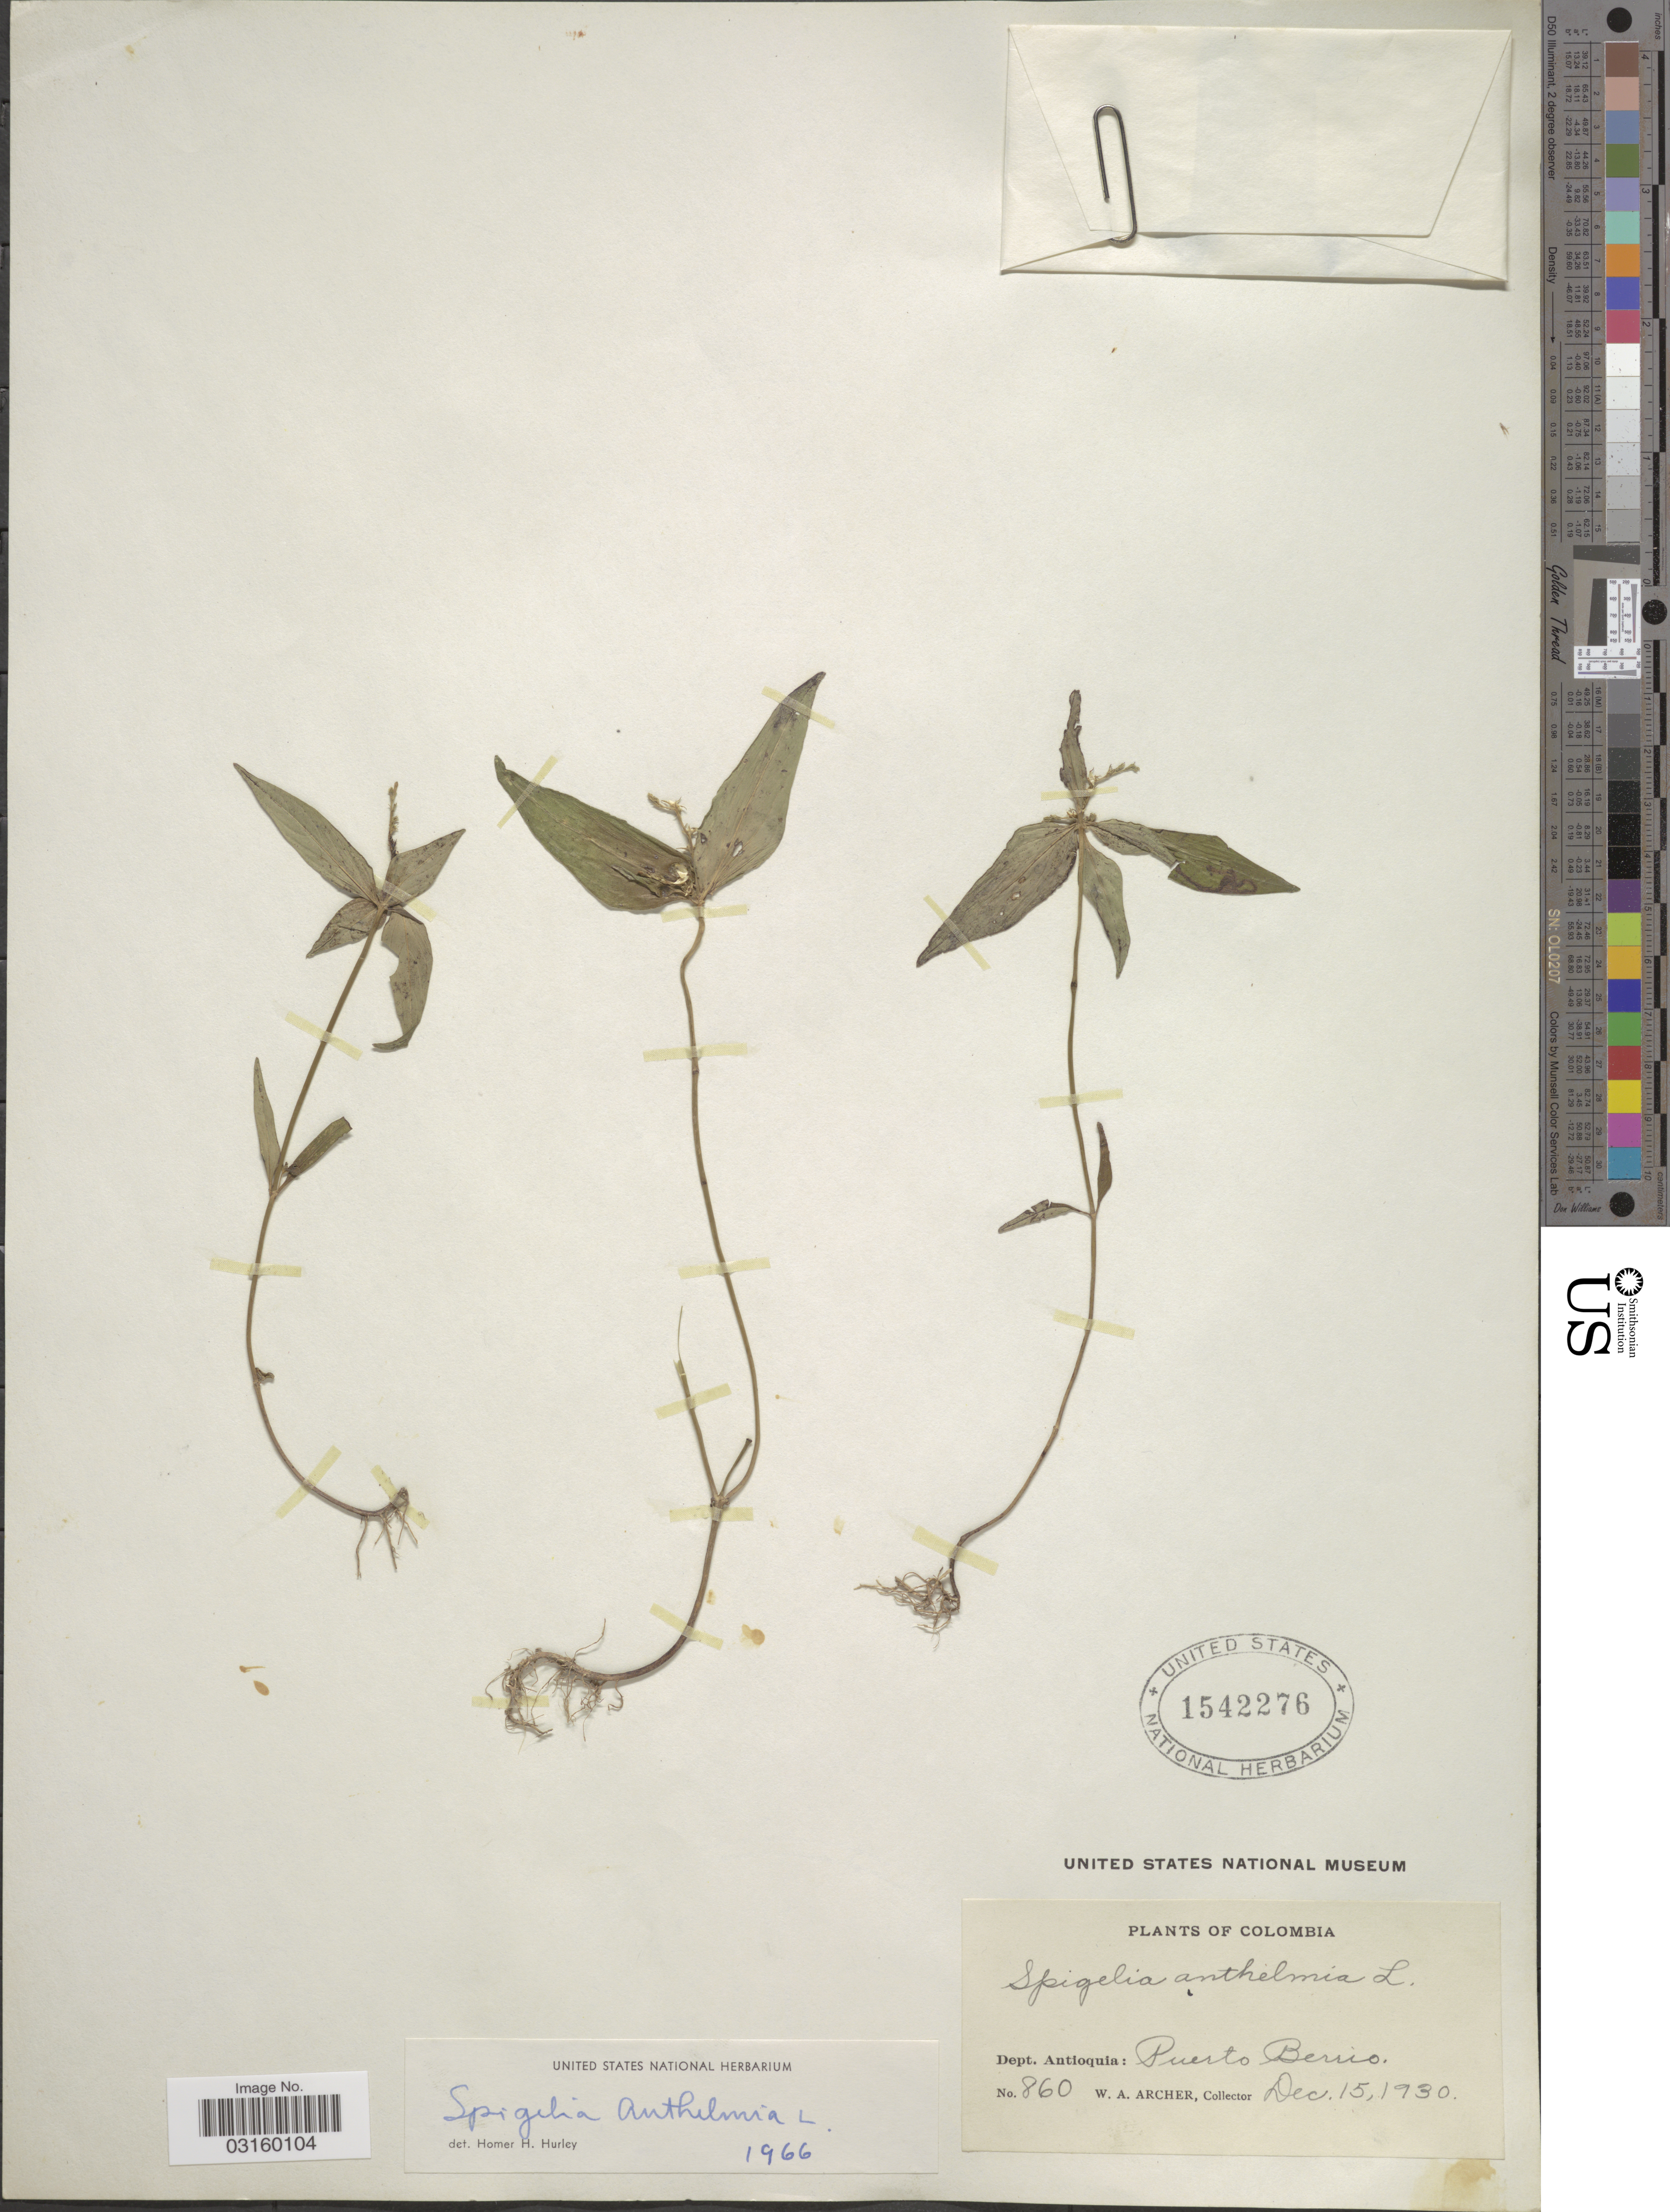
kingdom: Plantae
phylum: Tracheophyta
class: Magnoliopsida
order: Gentianales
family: Loganiaceae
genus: Spigelia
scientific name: Spigelia anthelmia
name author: L.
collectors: W. Archer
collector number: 860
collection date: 1930-12-15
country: Colombia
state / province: Antioquia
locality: Dept. Antioquia: Puerto Berrio.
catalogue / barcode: US 1542276